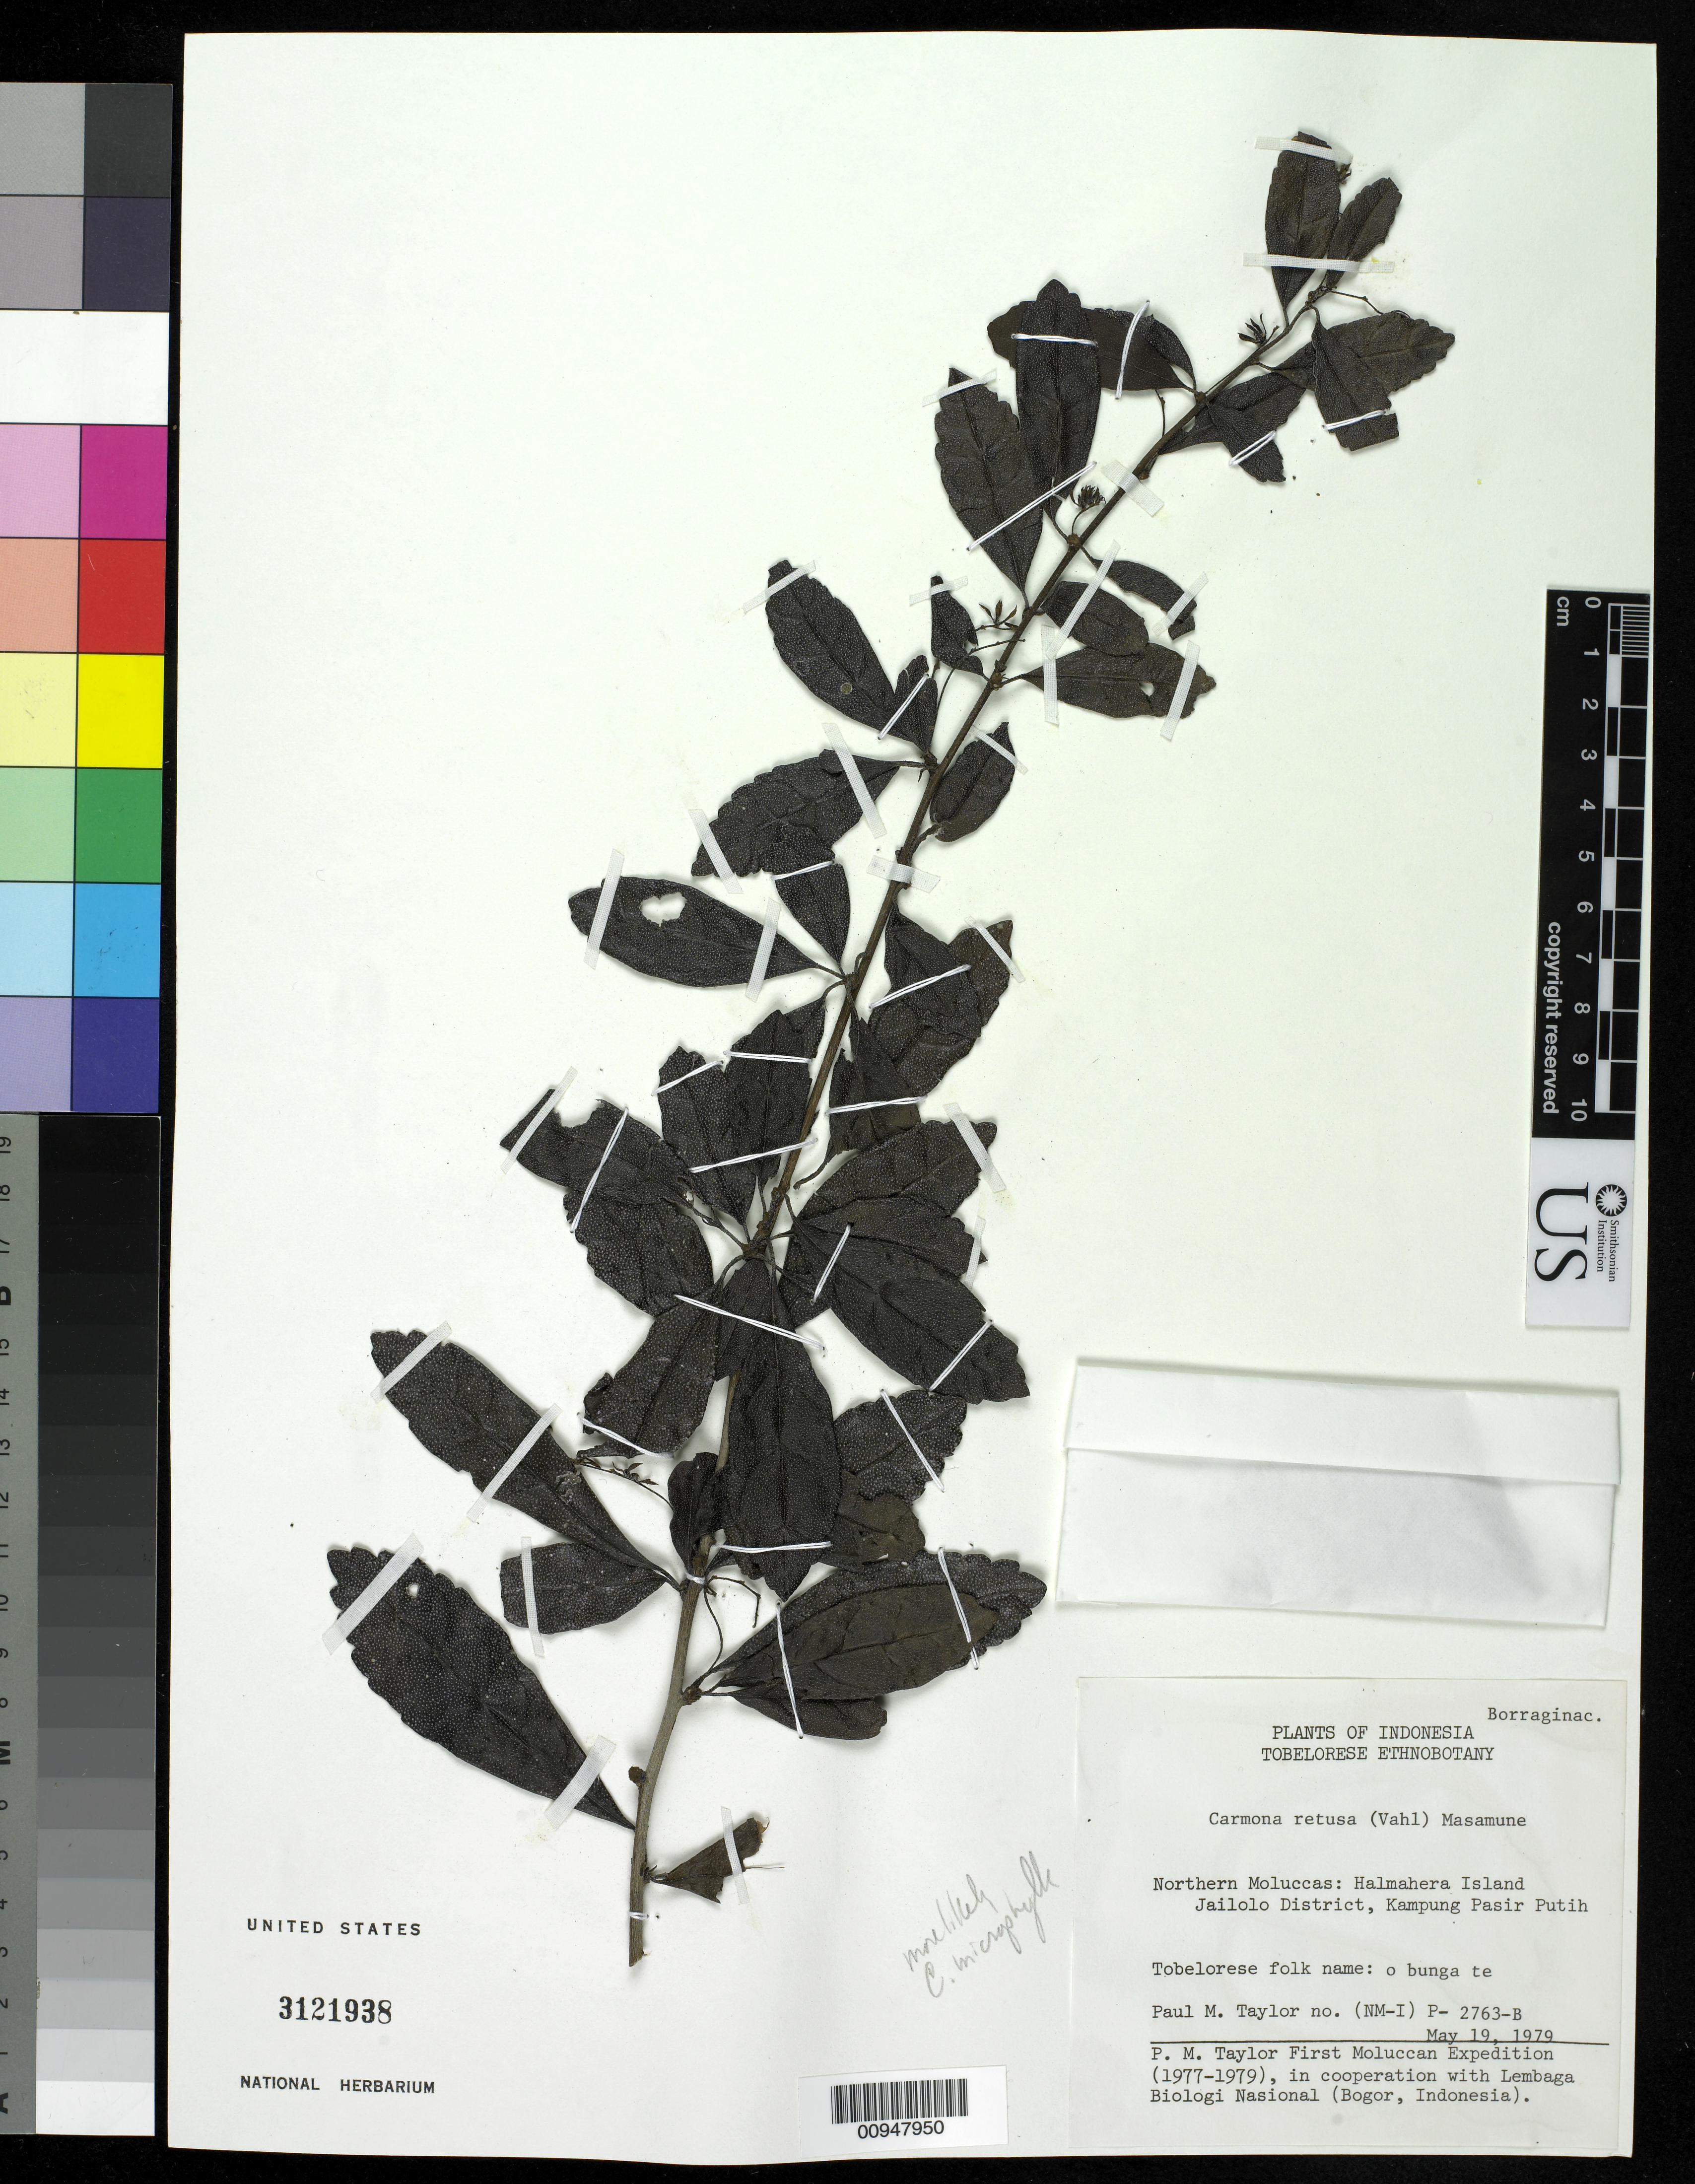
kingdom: Plantae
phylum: Tracheophyta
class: Magnoliopsida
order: Boraginales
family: Ehretiaceae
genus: Ehretia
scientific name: Ehretia microphylla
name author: Lam.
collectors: P. M. Taylor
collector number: P 2763 B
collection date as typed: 19 May 1979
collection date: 1979-05-19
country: Indonesia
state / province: Maluku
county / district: Maluku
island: Halmahera I.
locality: Jailolo Dist., Kampung Pasir Putih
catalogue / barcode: US 3121938